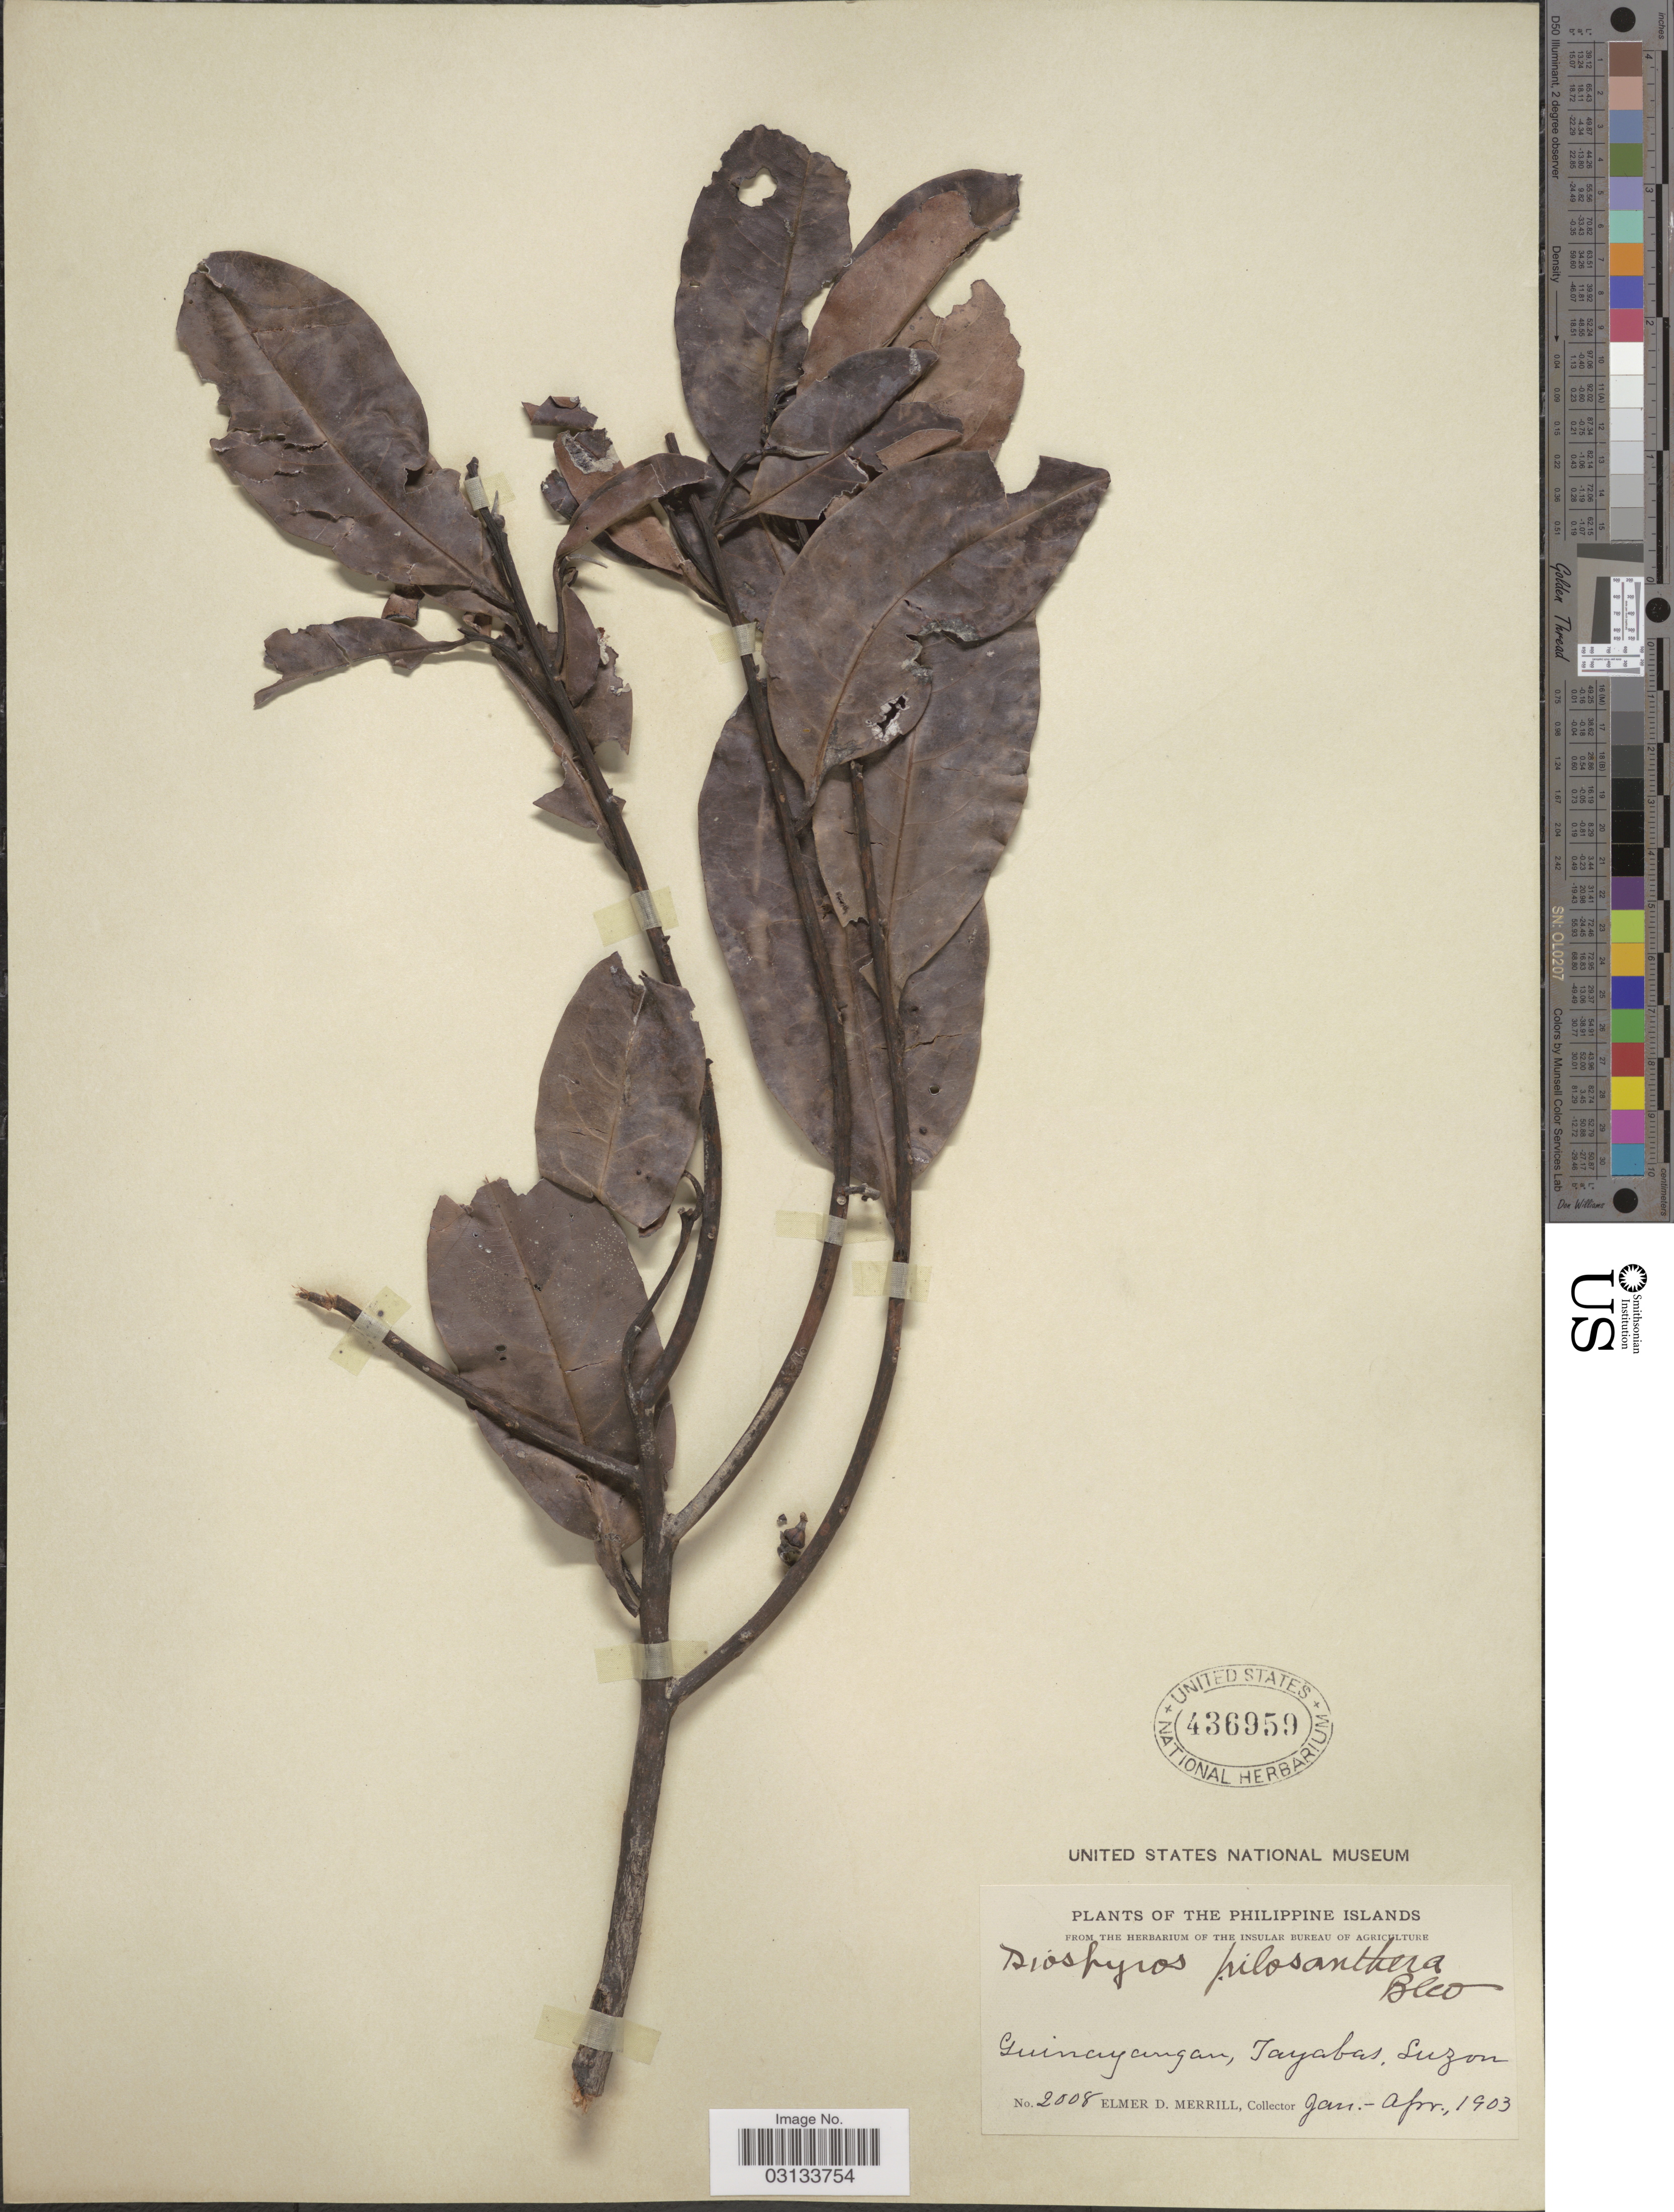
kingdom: Plantae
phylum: Tracheophyta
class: Magnoliopsida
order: Ericales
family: Ebenaceae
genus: Diospyros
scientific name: Diospyros pilosanthera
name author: Blanco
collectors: E. D. Merrill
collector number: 2008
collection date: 1903-01/1903-04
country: Philippines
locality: Philippine Islands. Guinayangan, Tayabas, Luzon.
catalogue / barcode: US 436959